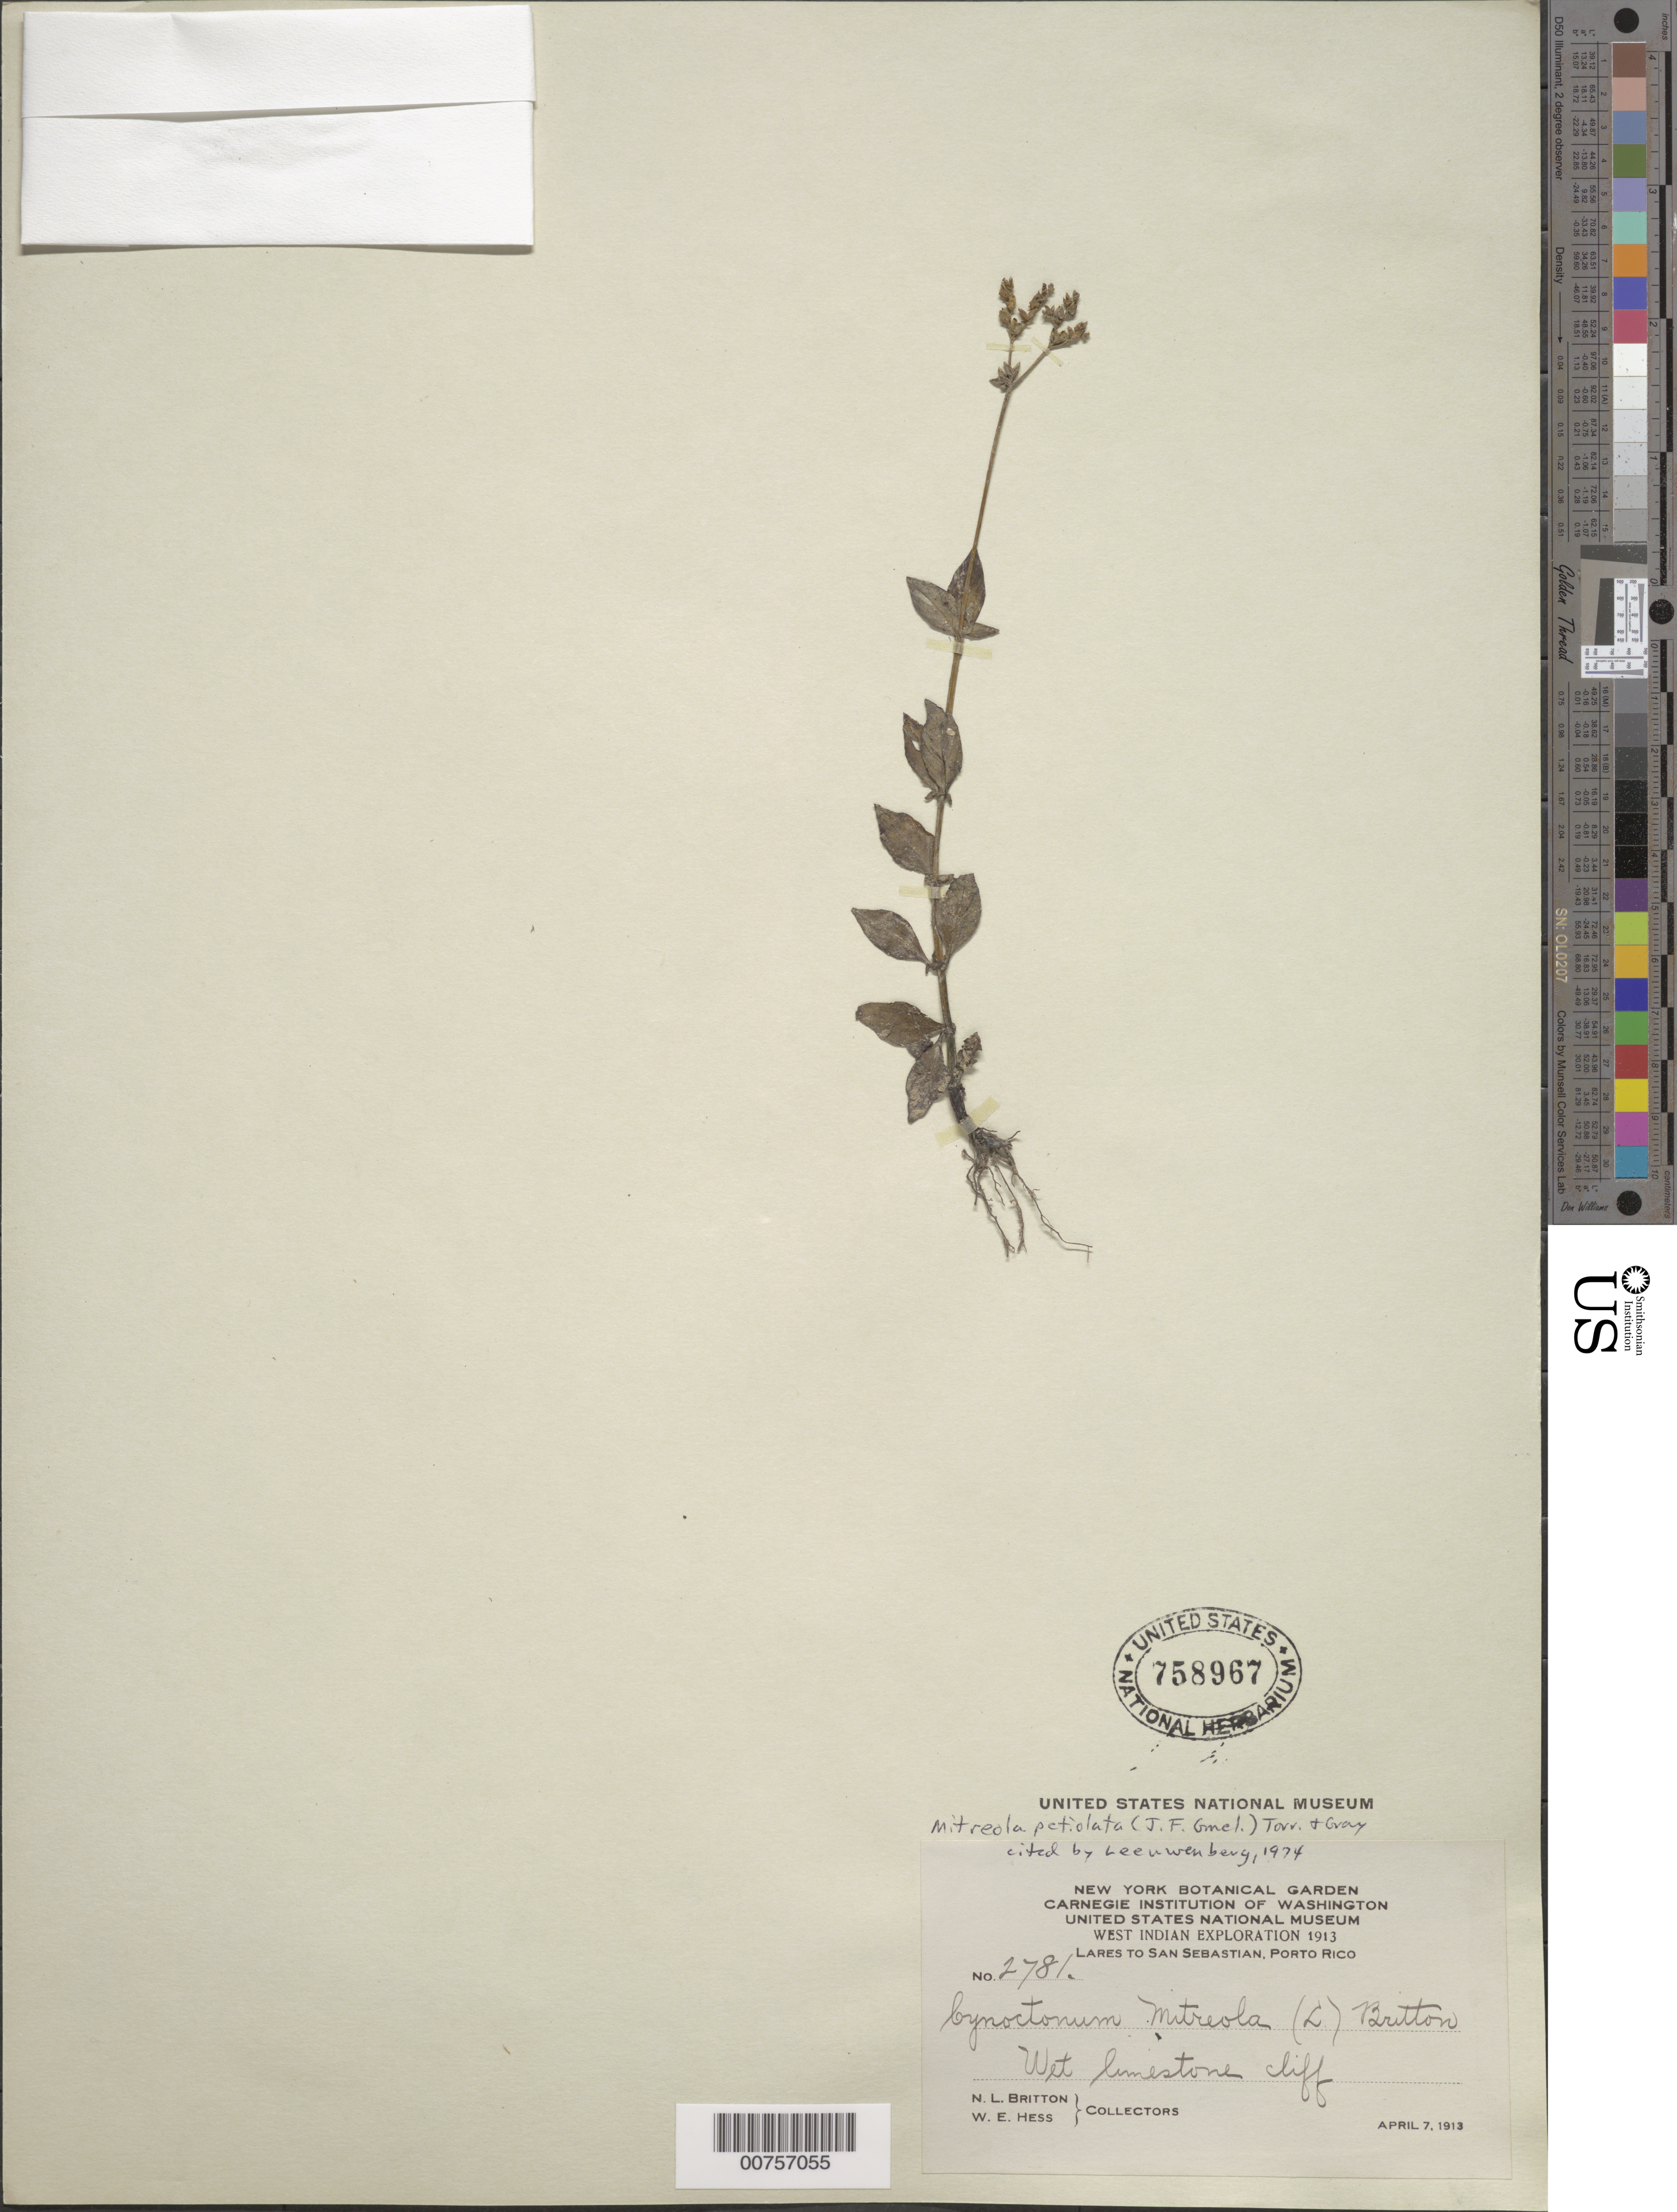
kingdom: Plantae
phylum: Tracheophyta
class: Magnoliopsida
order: Gentianales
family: Loganiaceae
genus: Mitreola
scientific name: Mitreola petiolata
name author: (J.F. Gmel.) Torr. & A. Gray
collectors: N. Britton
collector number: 2781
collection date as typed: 07 Apr 1913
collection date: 1913-04-07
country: Puerto Rico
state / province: Lares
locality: Lares to San Sebastian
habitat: Wet limestone cliff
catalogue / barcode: US 758967